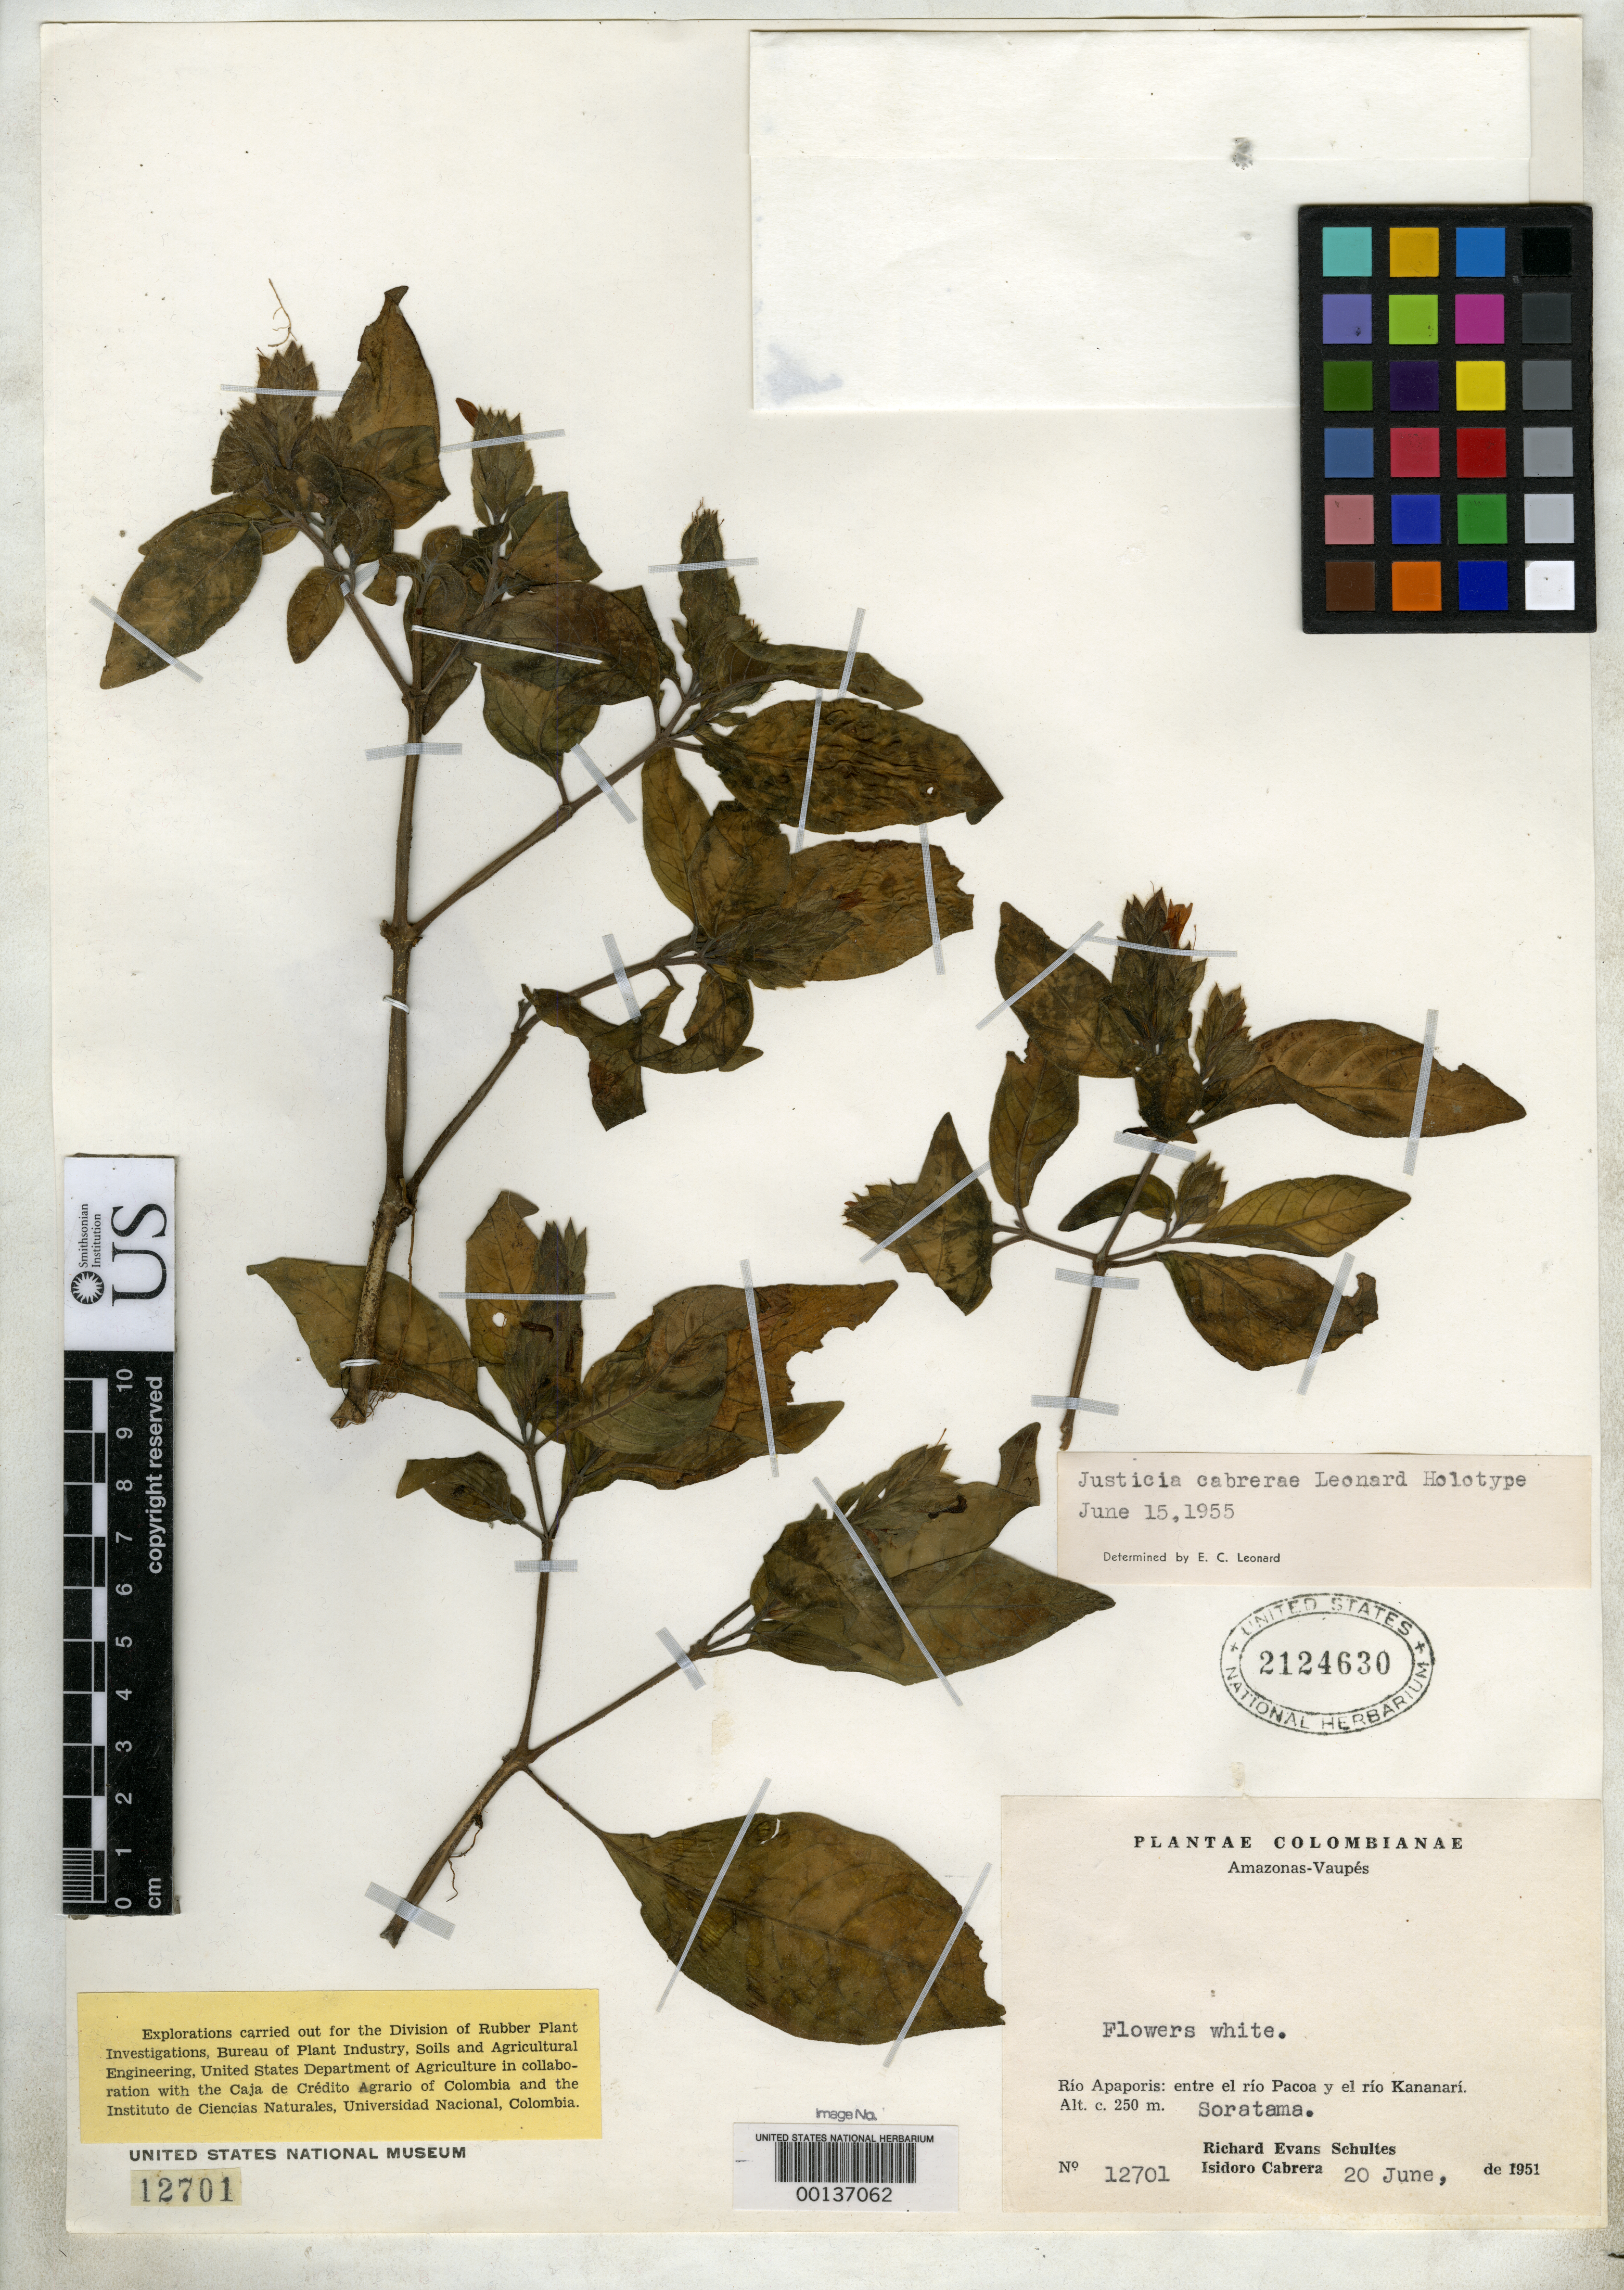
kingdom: Plantae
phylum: Tracheophyta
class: Magnoliopsida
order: Lamiales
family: Acanthaceae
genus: Justicia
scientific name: Justicia cabrerae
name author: Leonard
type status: Holotype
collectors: R. E. Schultes & I. Cabrera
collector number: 12701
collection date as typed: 20 Jun 1951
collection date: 1951-06-20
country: Colombia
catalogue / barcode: US 2124630